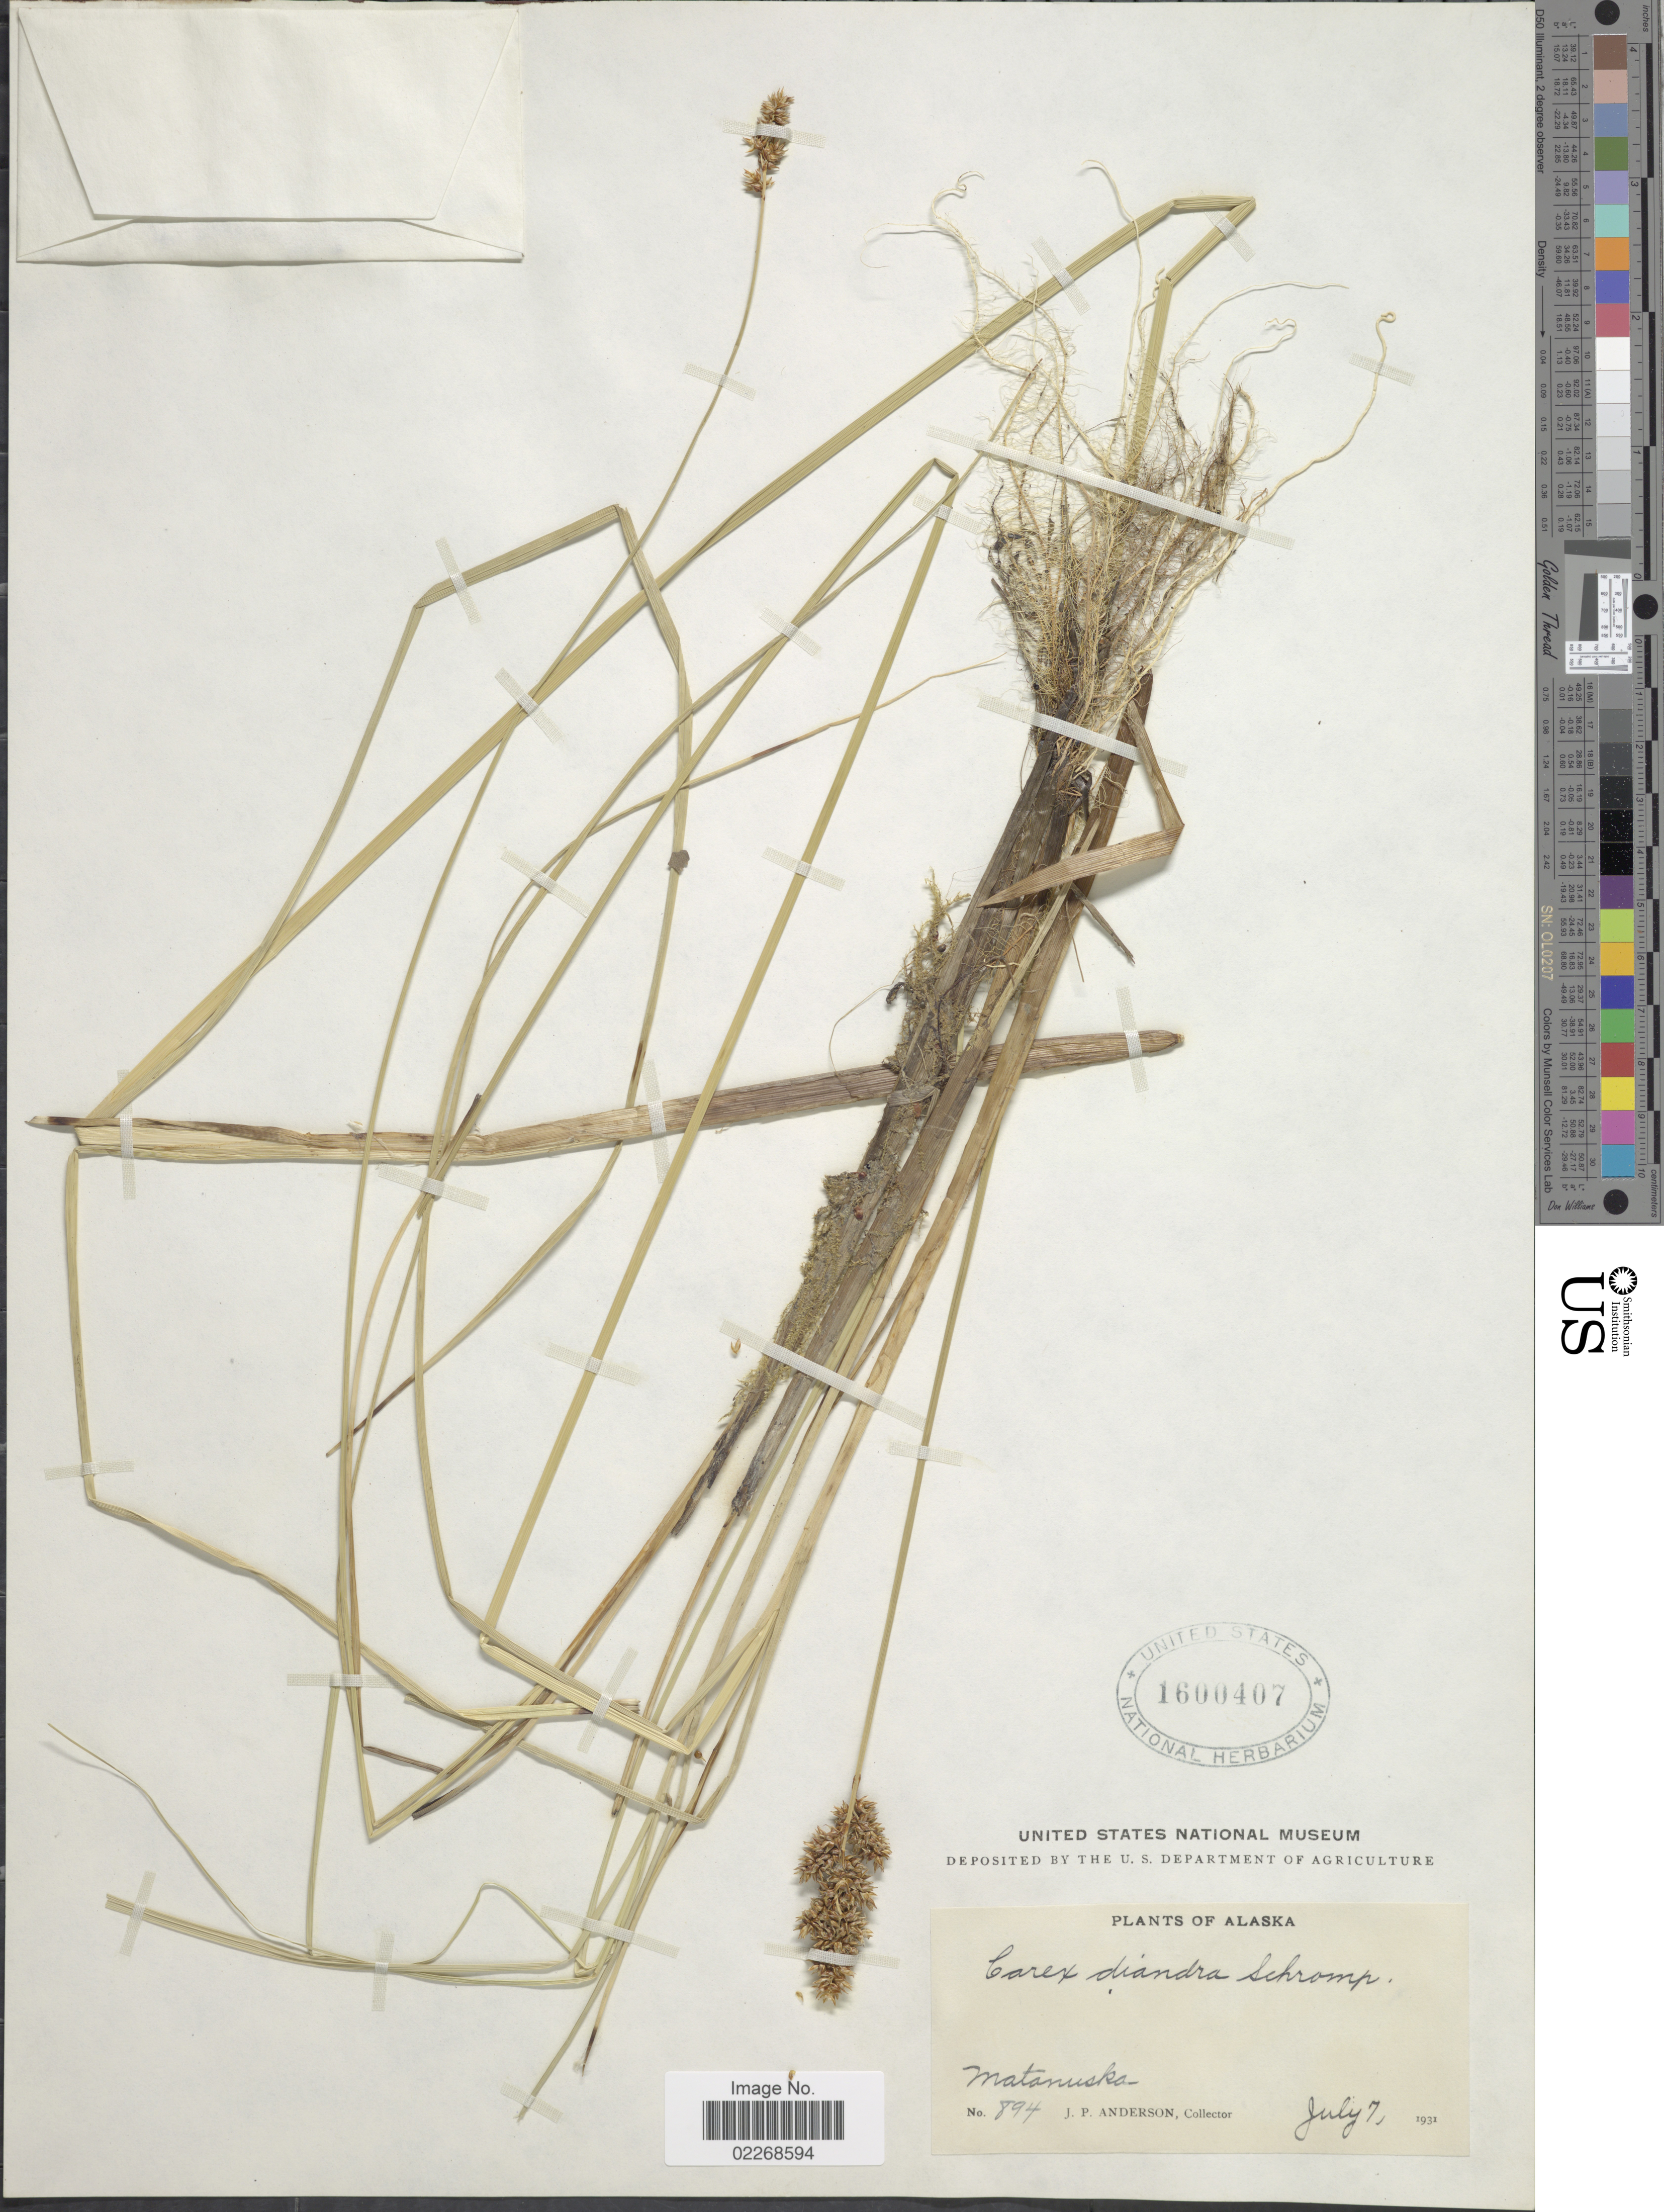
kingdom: Plantae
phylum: Tracheophyta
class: Liliopsida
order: Poales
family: Cyperaceae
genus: Carex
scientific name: Carex diandra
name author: Schrank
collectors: J. P. Anderson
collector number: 894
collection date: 1931-07-07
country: United States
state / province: Alaska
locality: Matanuska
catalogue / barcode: US 1600407